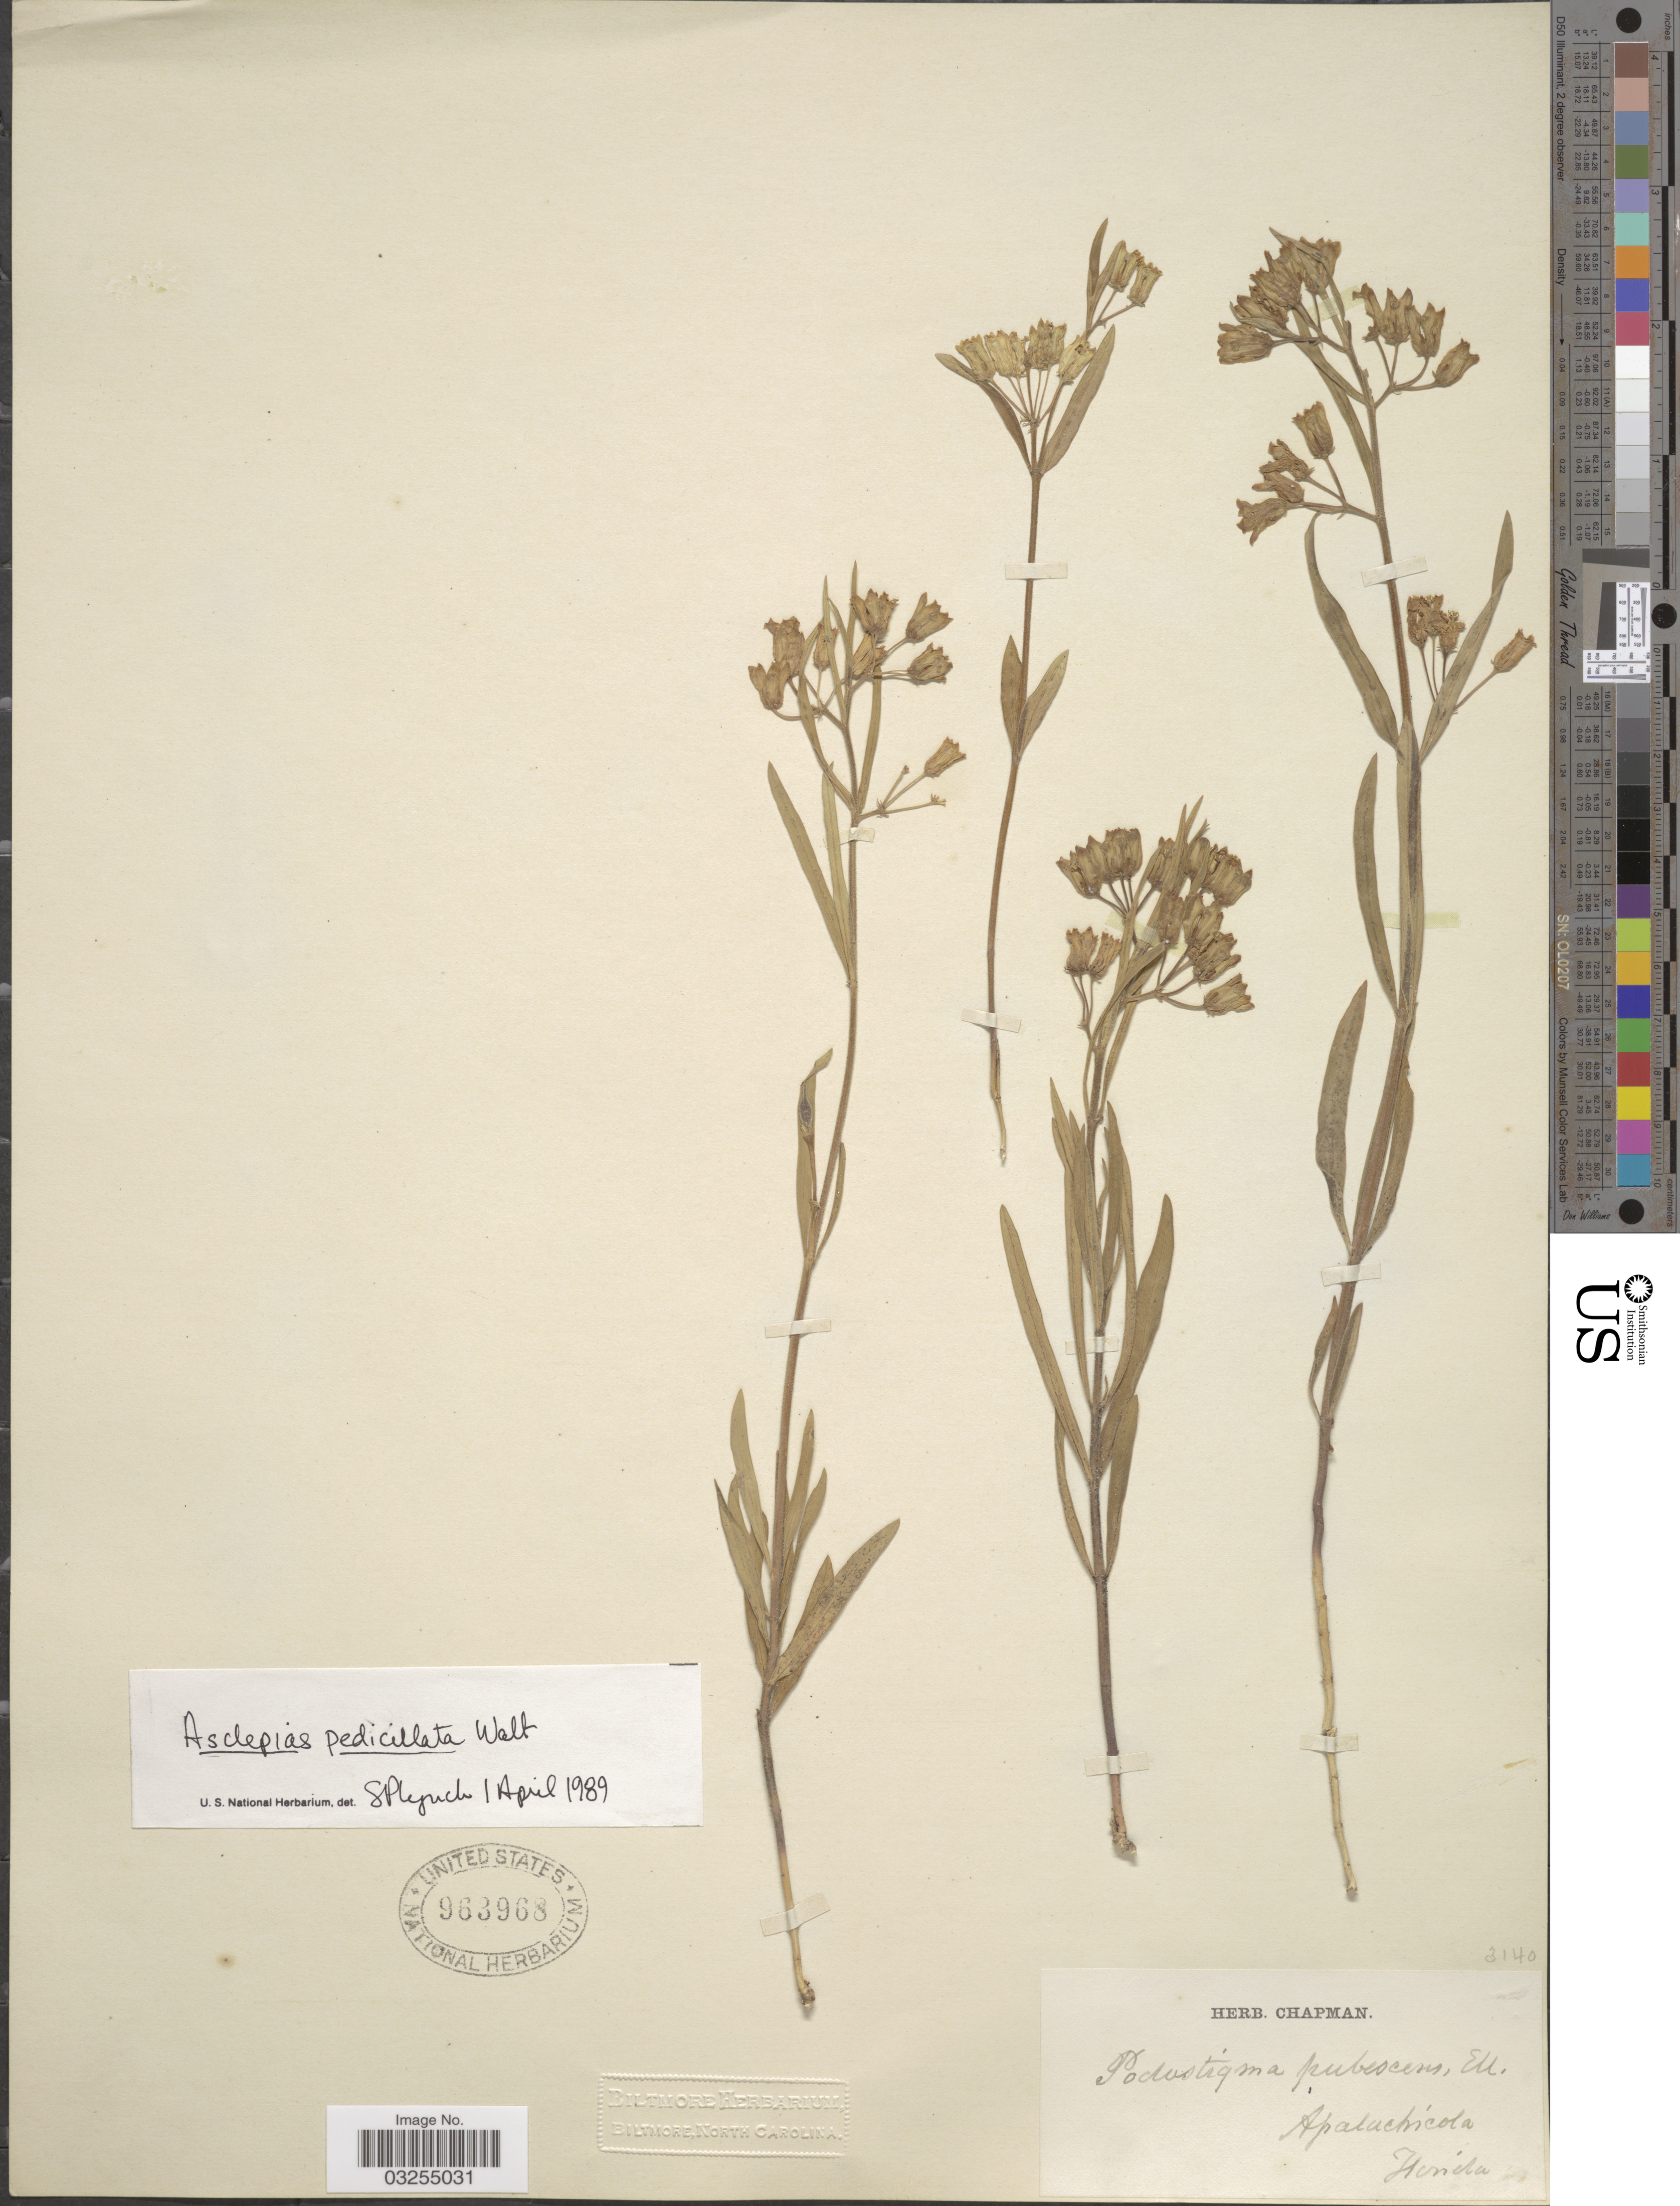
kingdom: Plantae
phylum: Tracheophyta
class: Magnoliopsida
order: Gentianales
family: Apocynaceae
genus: Asclepias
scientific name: Asclepias pedicellata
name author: Walter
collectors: ex herb. Chapman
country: United States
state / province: Florida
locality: Apalachicola.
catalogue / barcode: US 963968